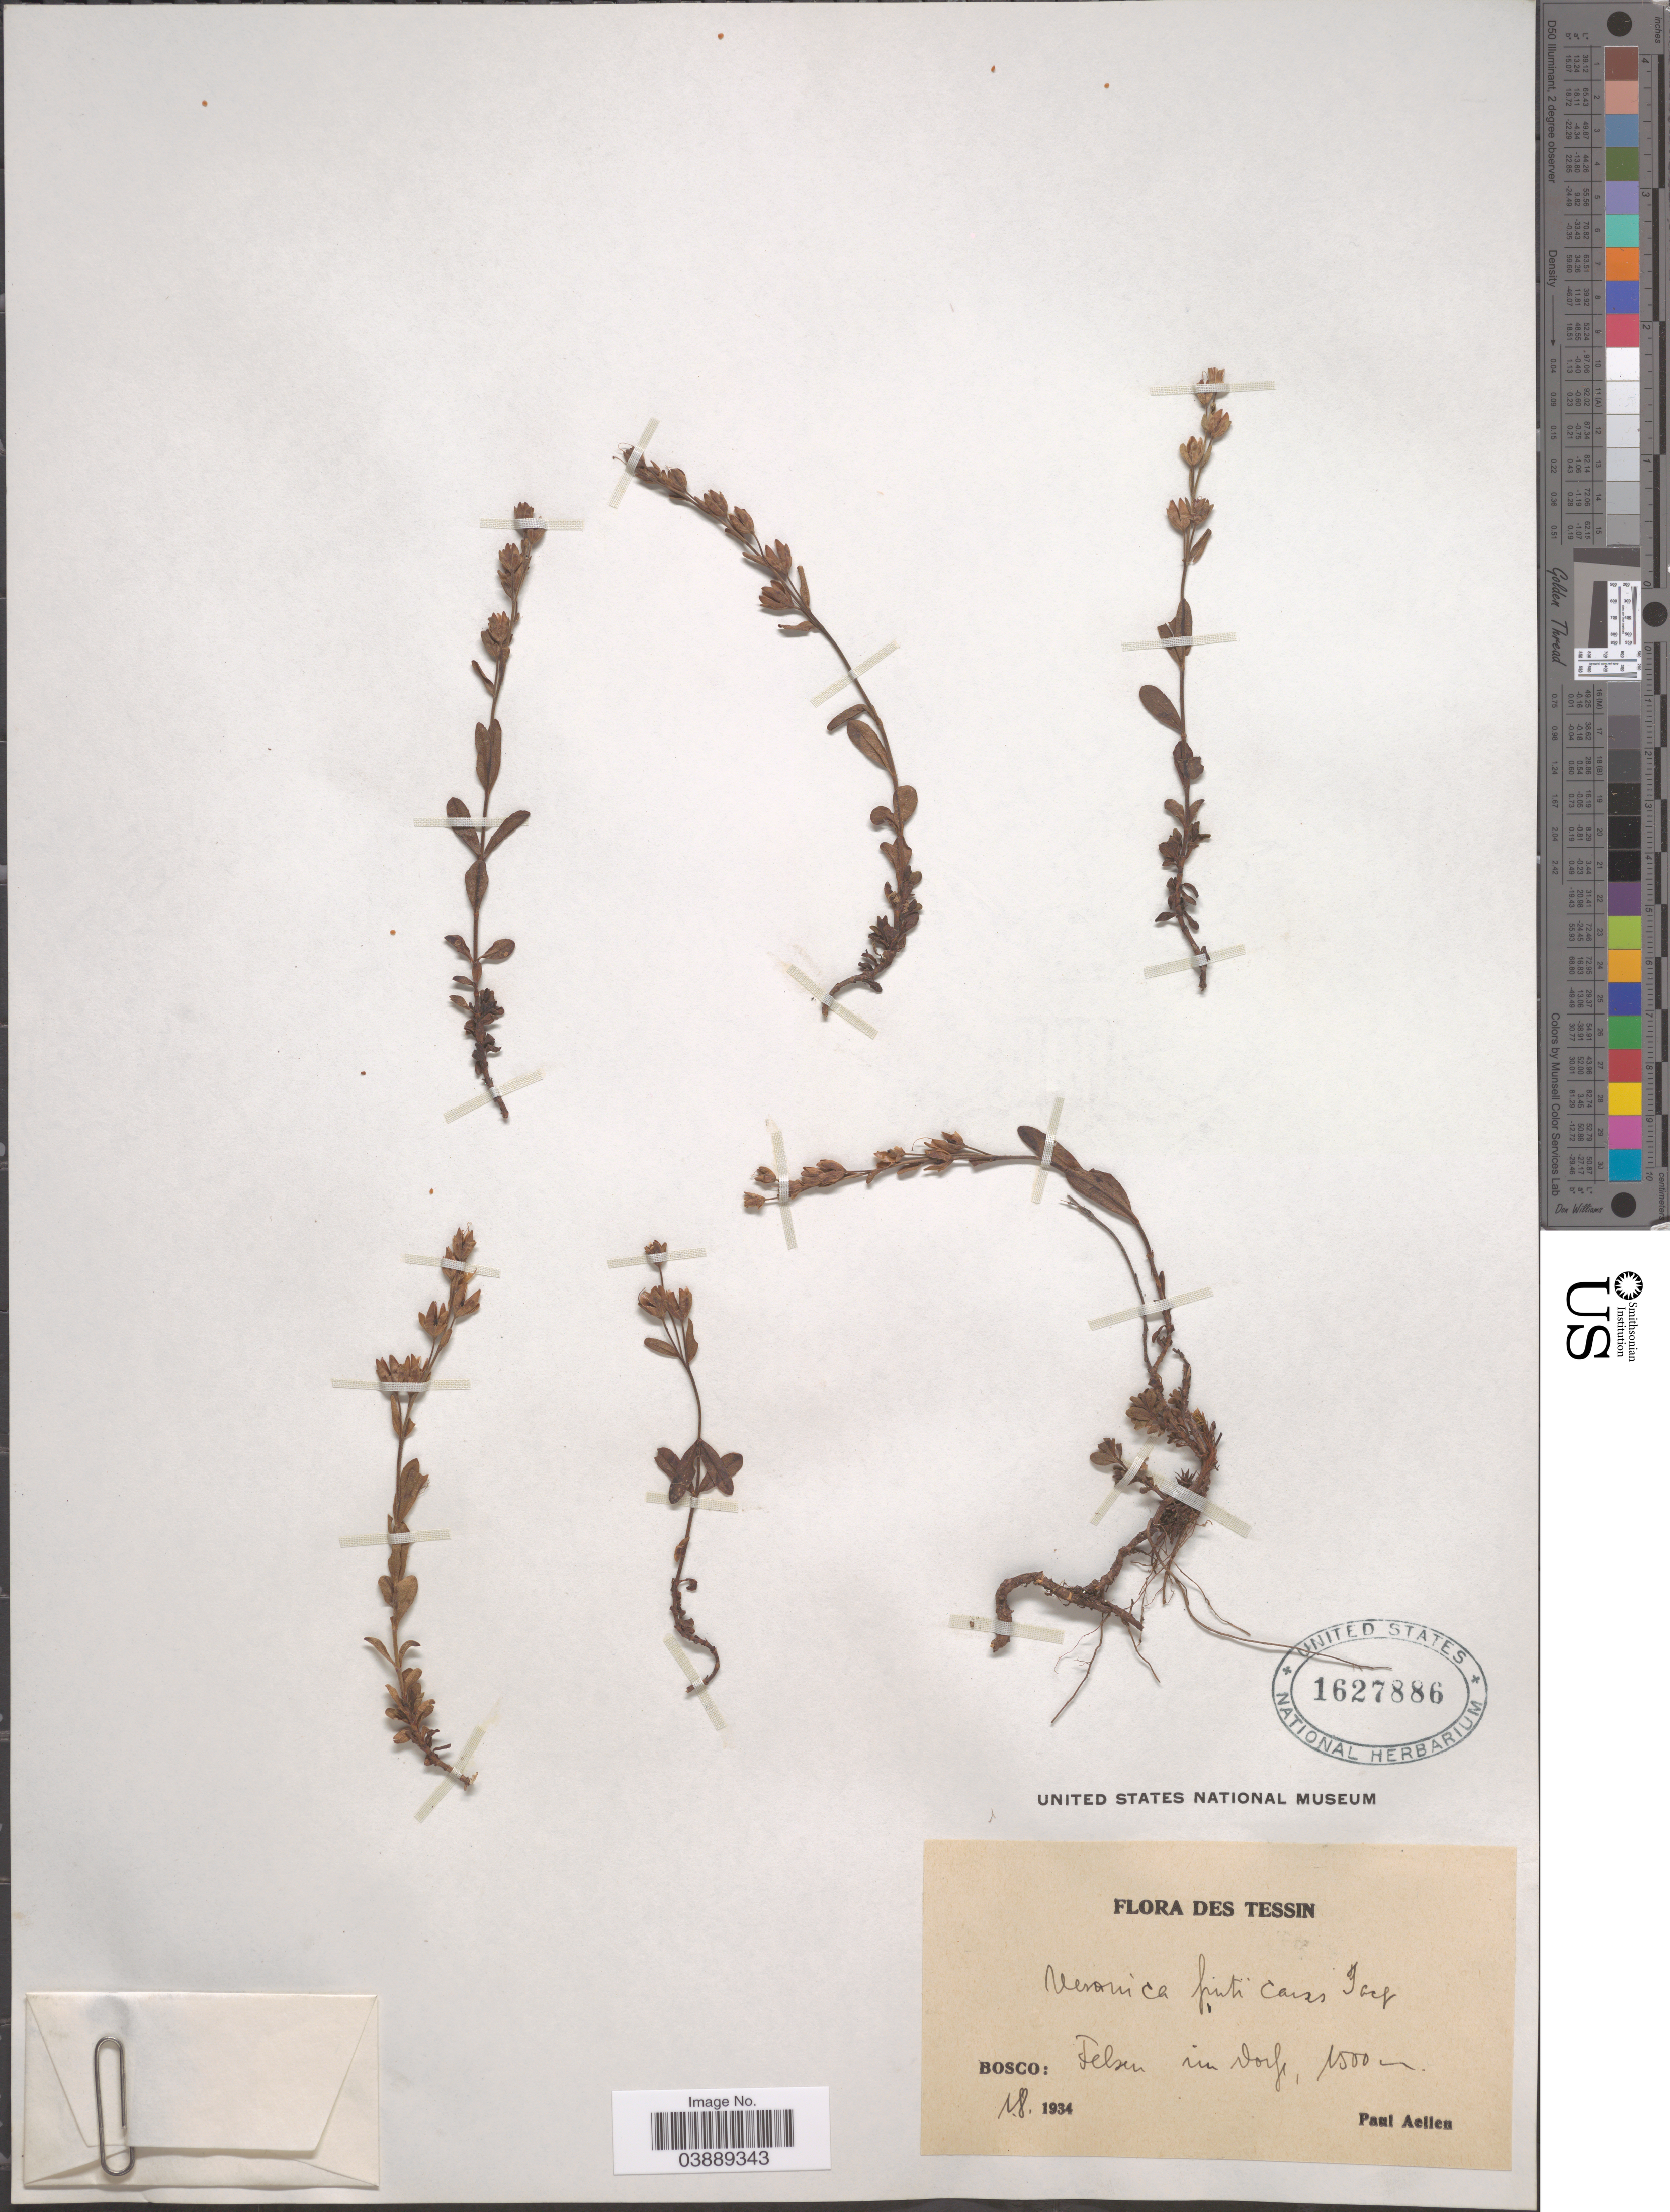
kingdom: Plantae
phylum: Tracheophyta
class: Magnoliopsida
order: Lamiales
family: Plantaginaceae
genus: Veronica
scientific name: Veronica fruticans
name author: Jacq.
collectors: P. Aellen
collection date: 1934-08-01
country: Switzerland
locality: Tessin. Bosco: Felsen im Vorfe.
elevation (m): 1500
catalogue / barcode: US 1627886